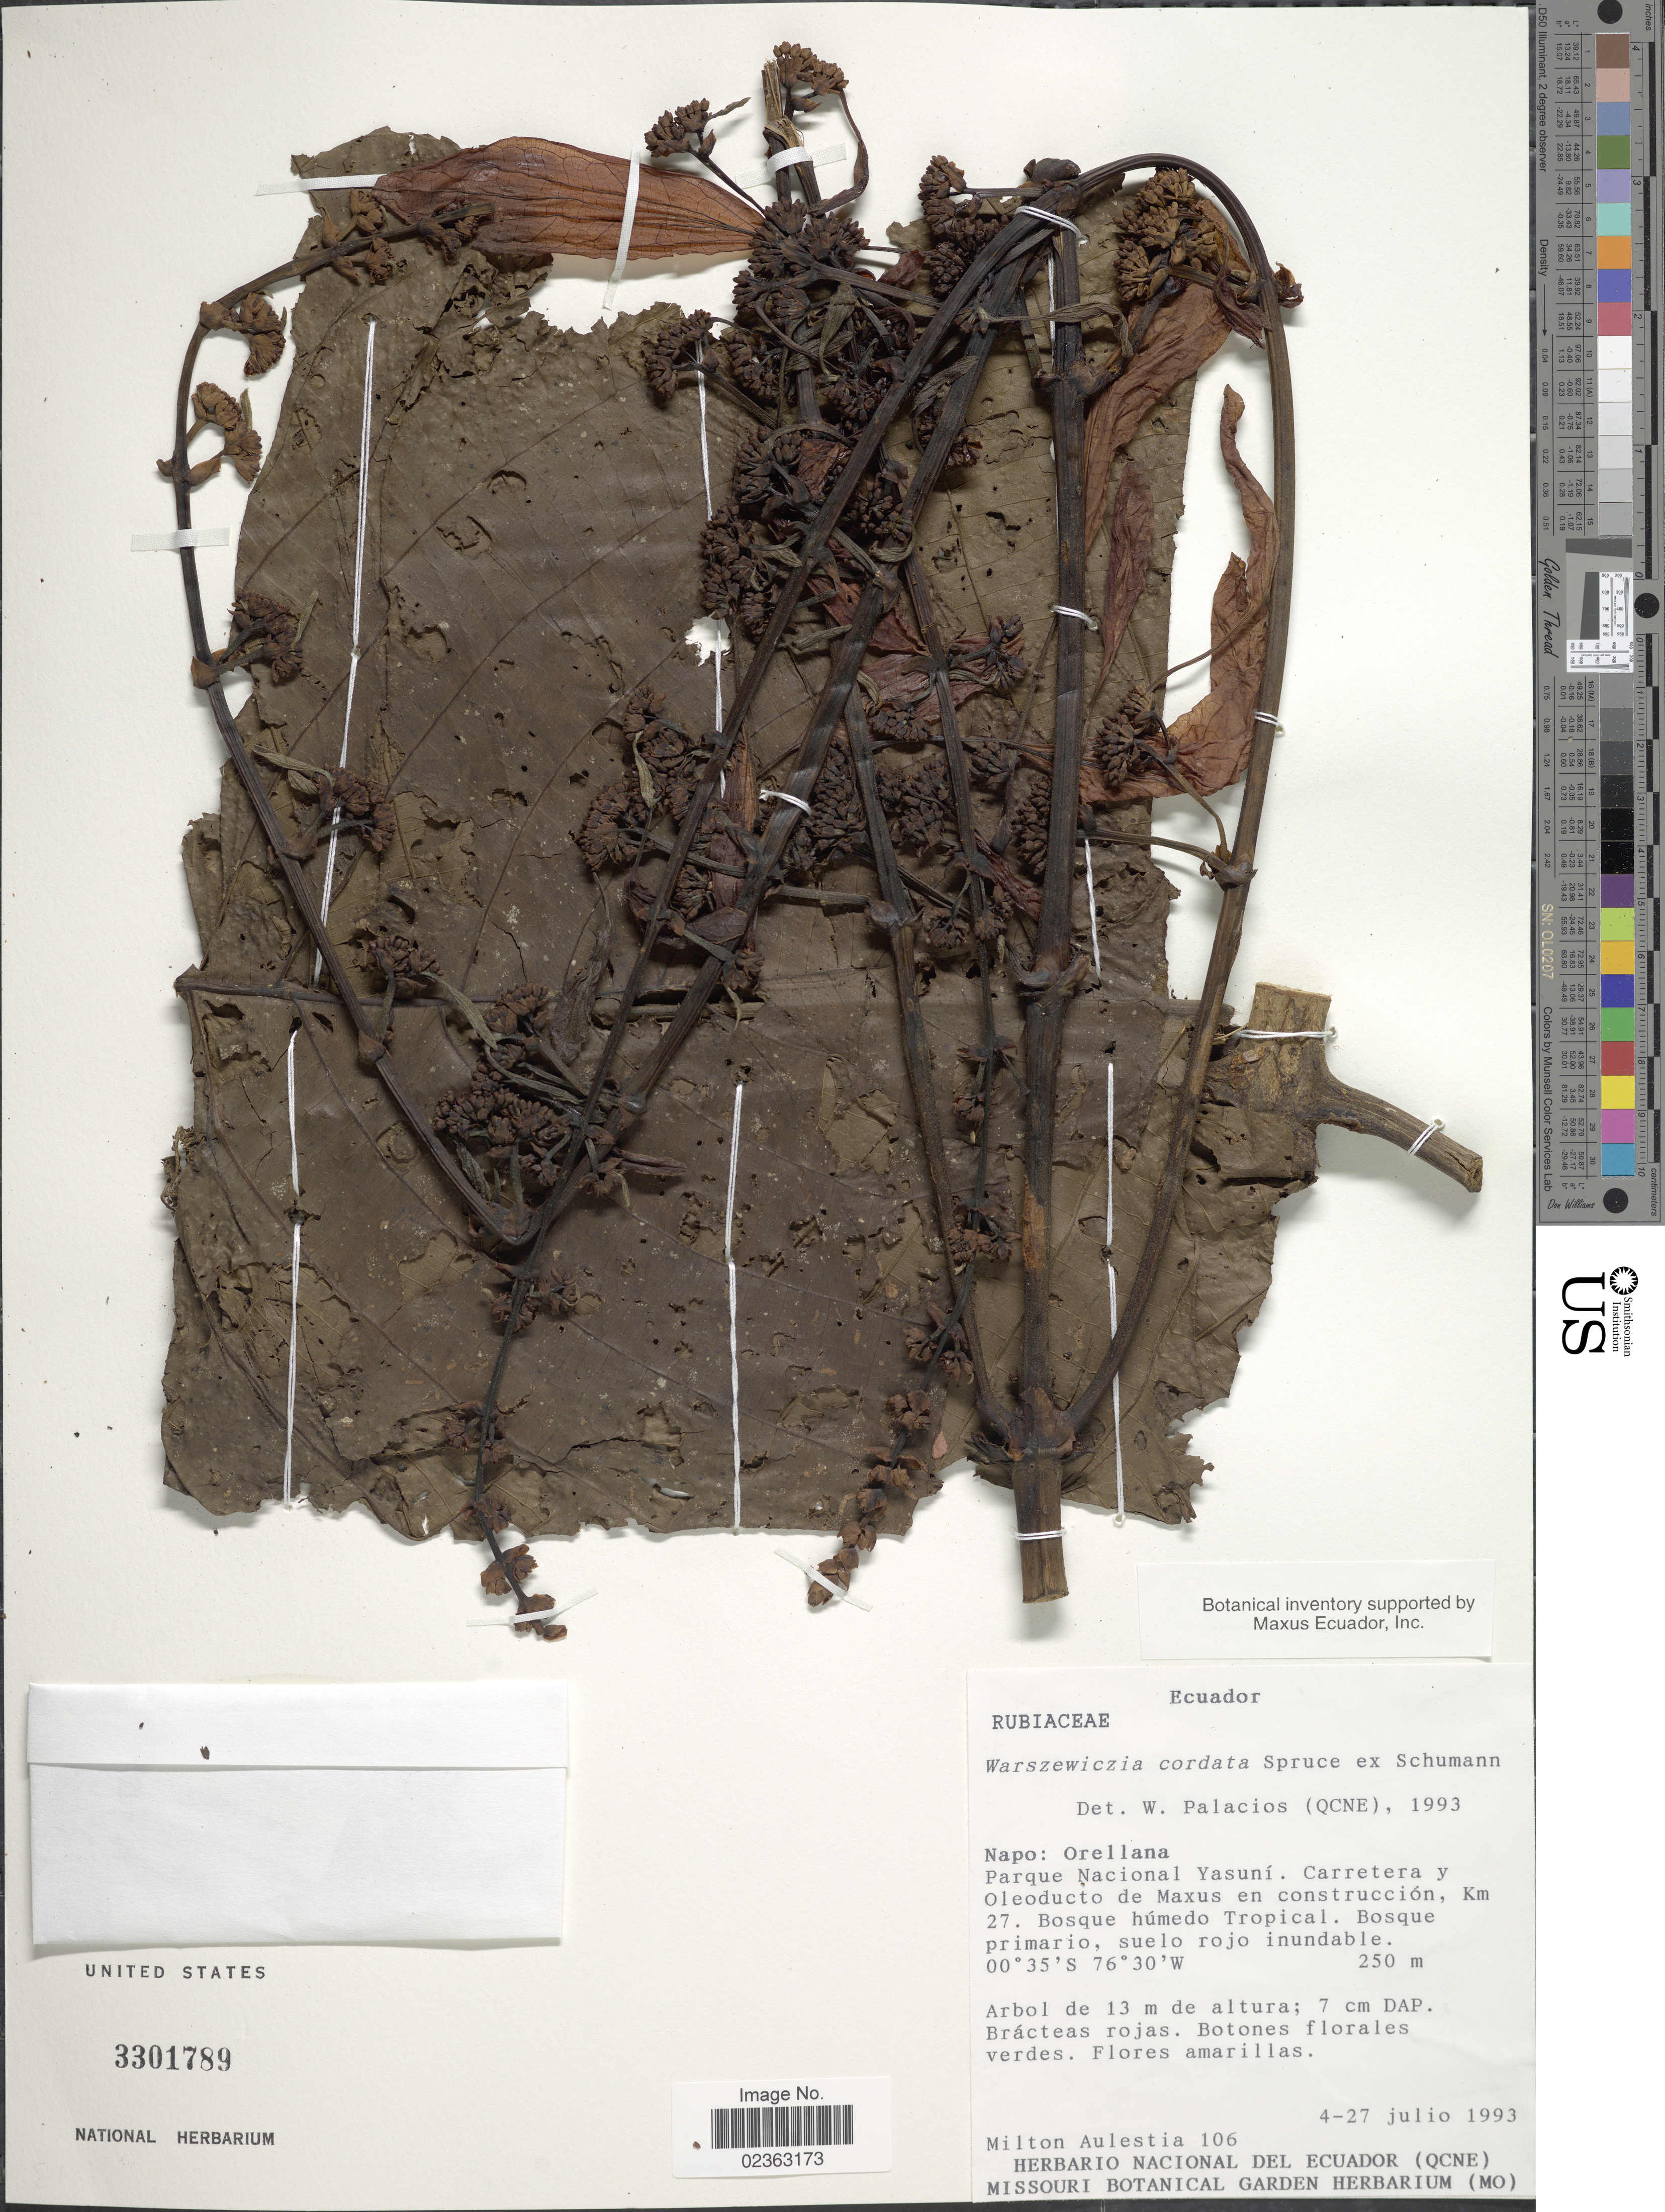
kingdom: Plantae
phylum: Tracheophyta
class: Magnoliopsida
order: Gentianales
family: Rubiaceae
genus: Warszewiczia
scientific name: Warszewiczia cordata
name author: Spruce ex K. Schum.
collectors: M. Aulestia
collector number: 106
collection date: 1993-07-04/1993-07-27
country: Ecuador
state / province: Napo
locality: Orellana, Parque Nacional Yasuni, carretera y Oleducto de Maxus en construccion, km 27, bosque humedo Tropical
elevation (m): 250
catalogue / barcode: US 3301789